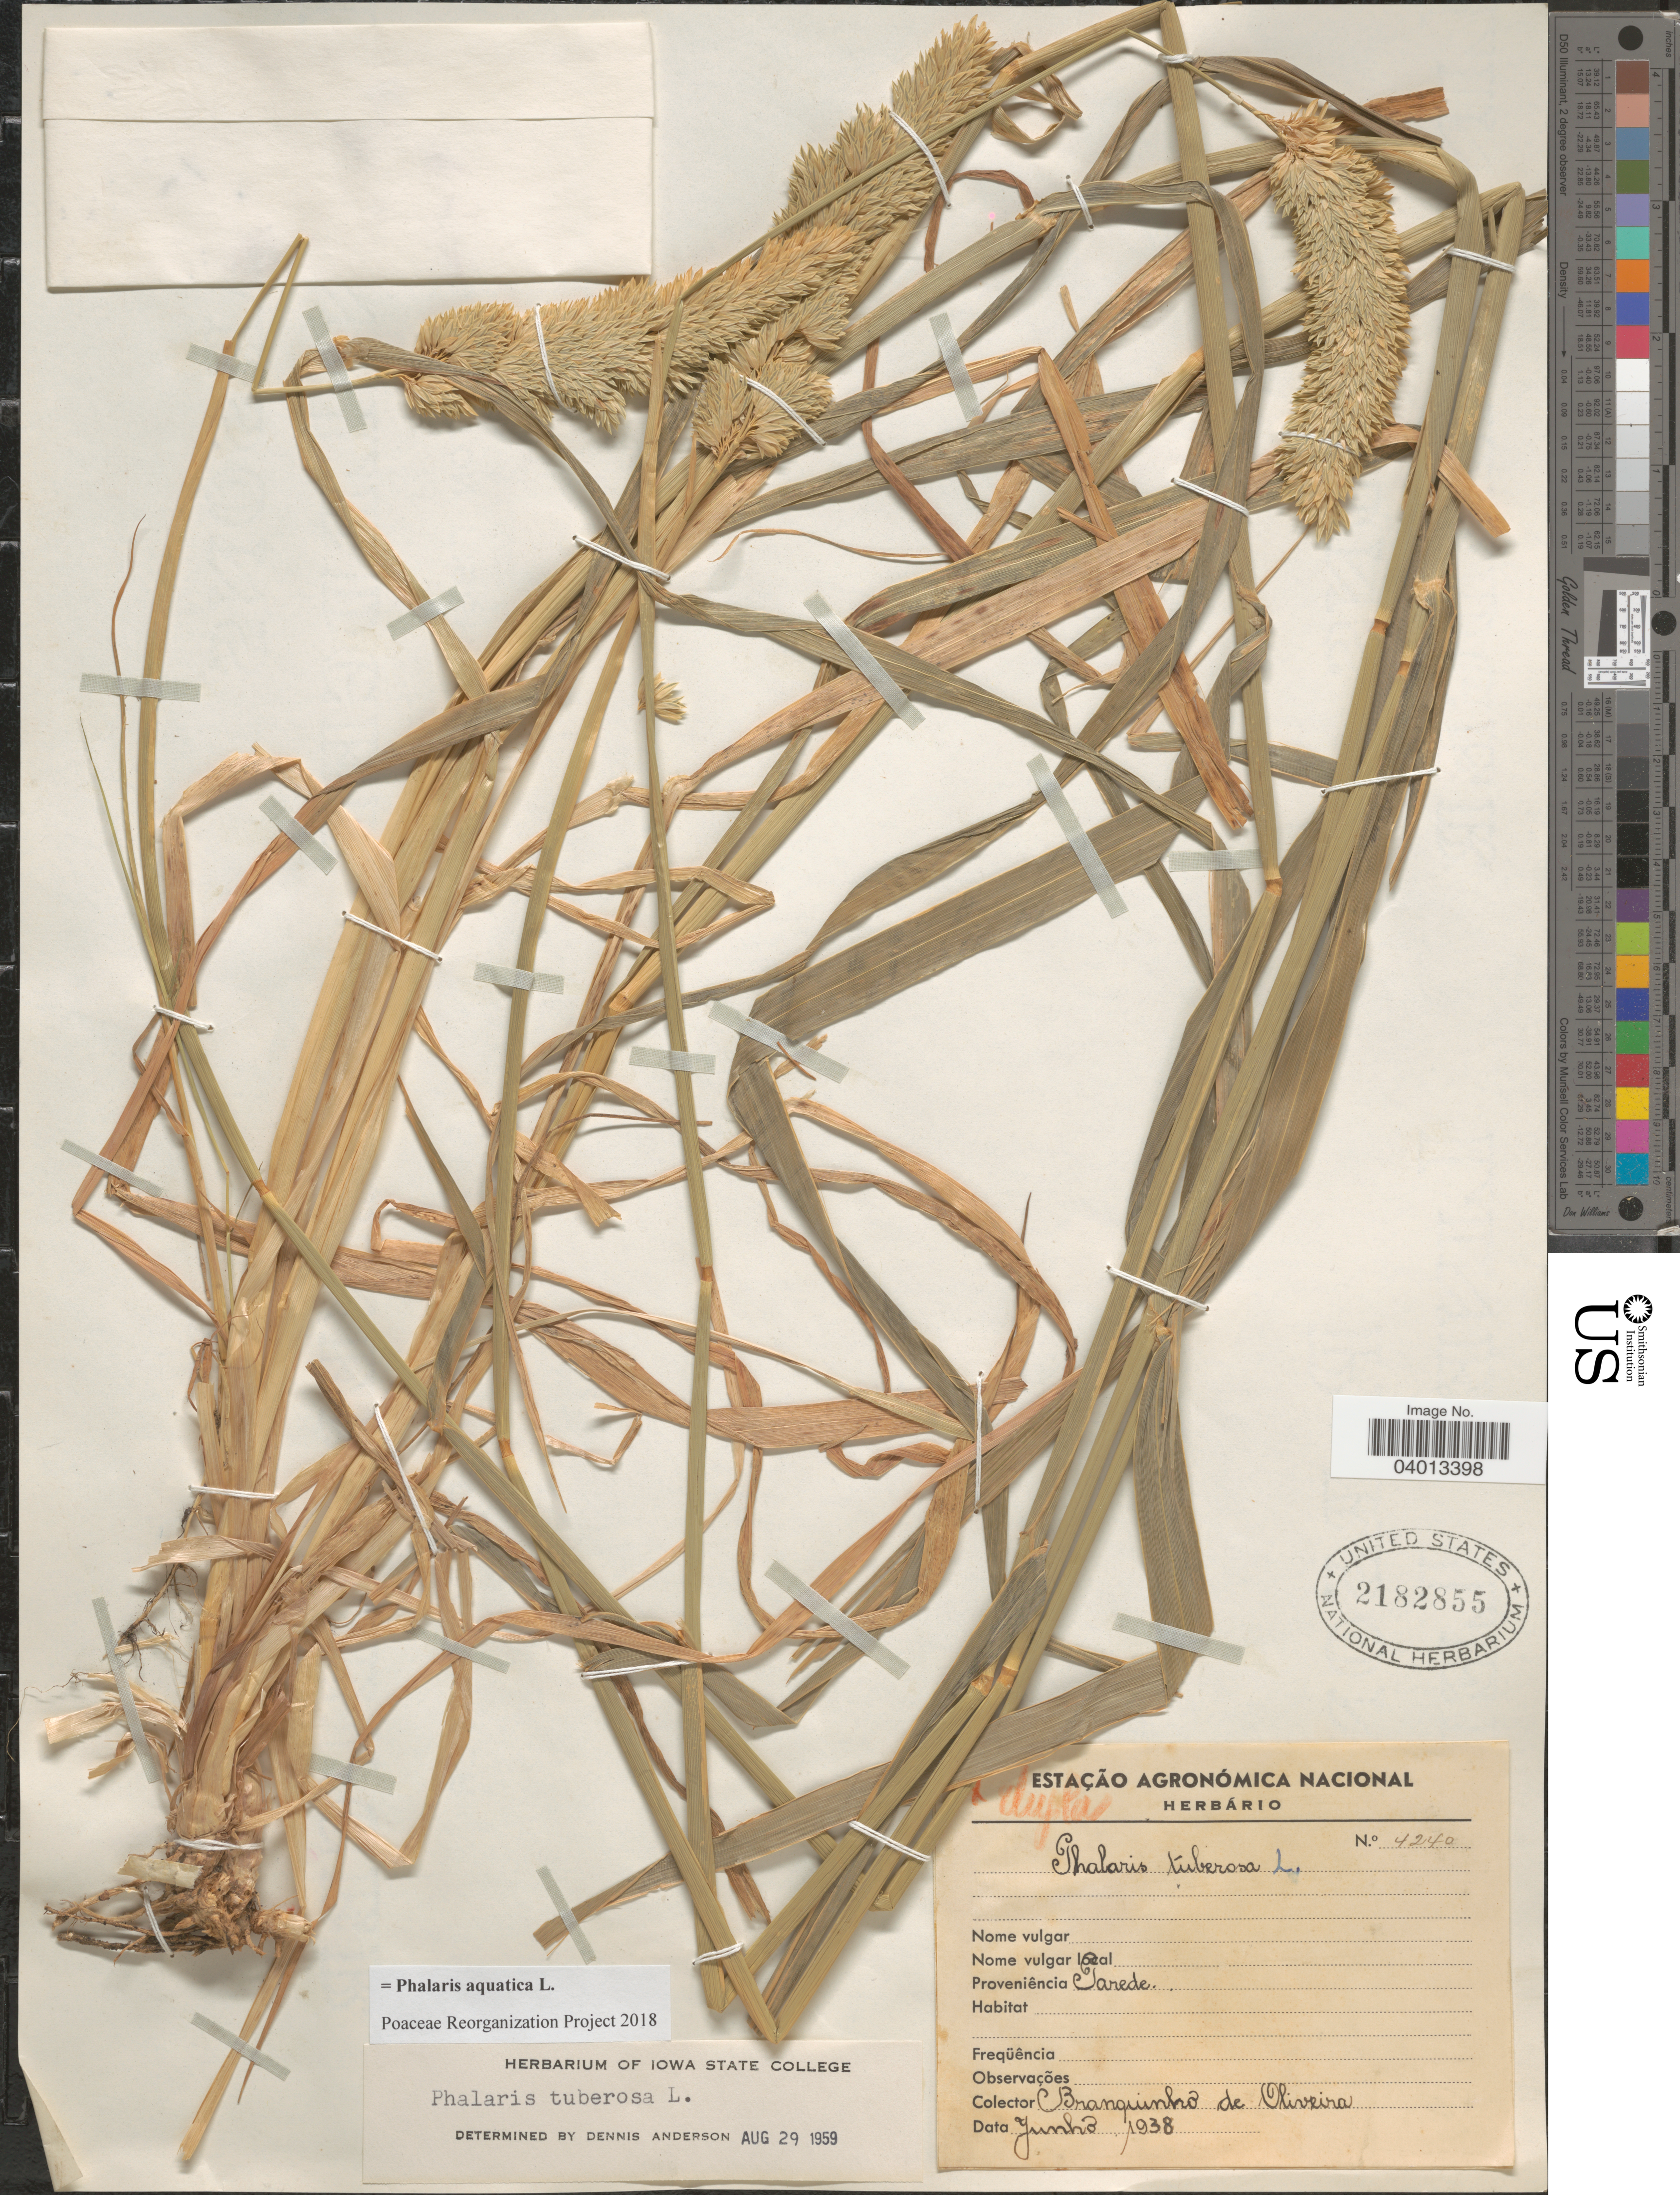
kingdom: Plantae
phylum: Tracheophyta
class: Liliopsida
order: Poales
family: Poaceae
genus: Phalaris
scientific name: Phalaris aquatica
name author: L.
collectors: A. Branquinho D'Oliveira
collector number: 4240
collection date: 1938-06-03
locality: Proveniência Tarede.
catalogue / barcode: US 2182855